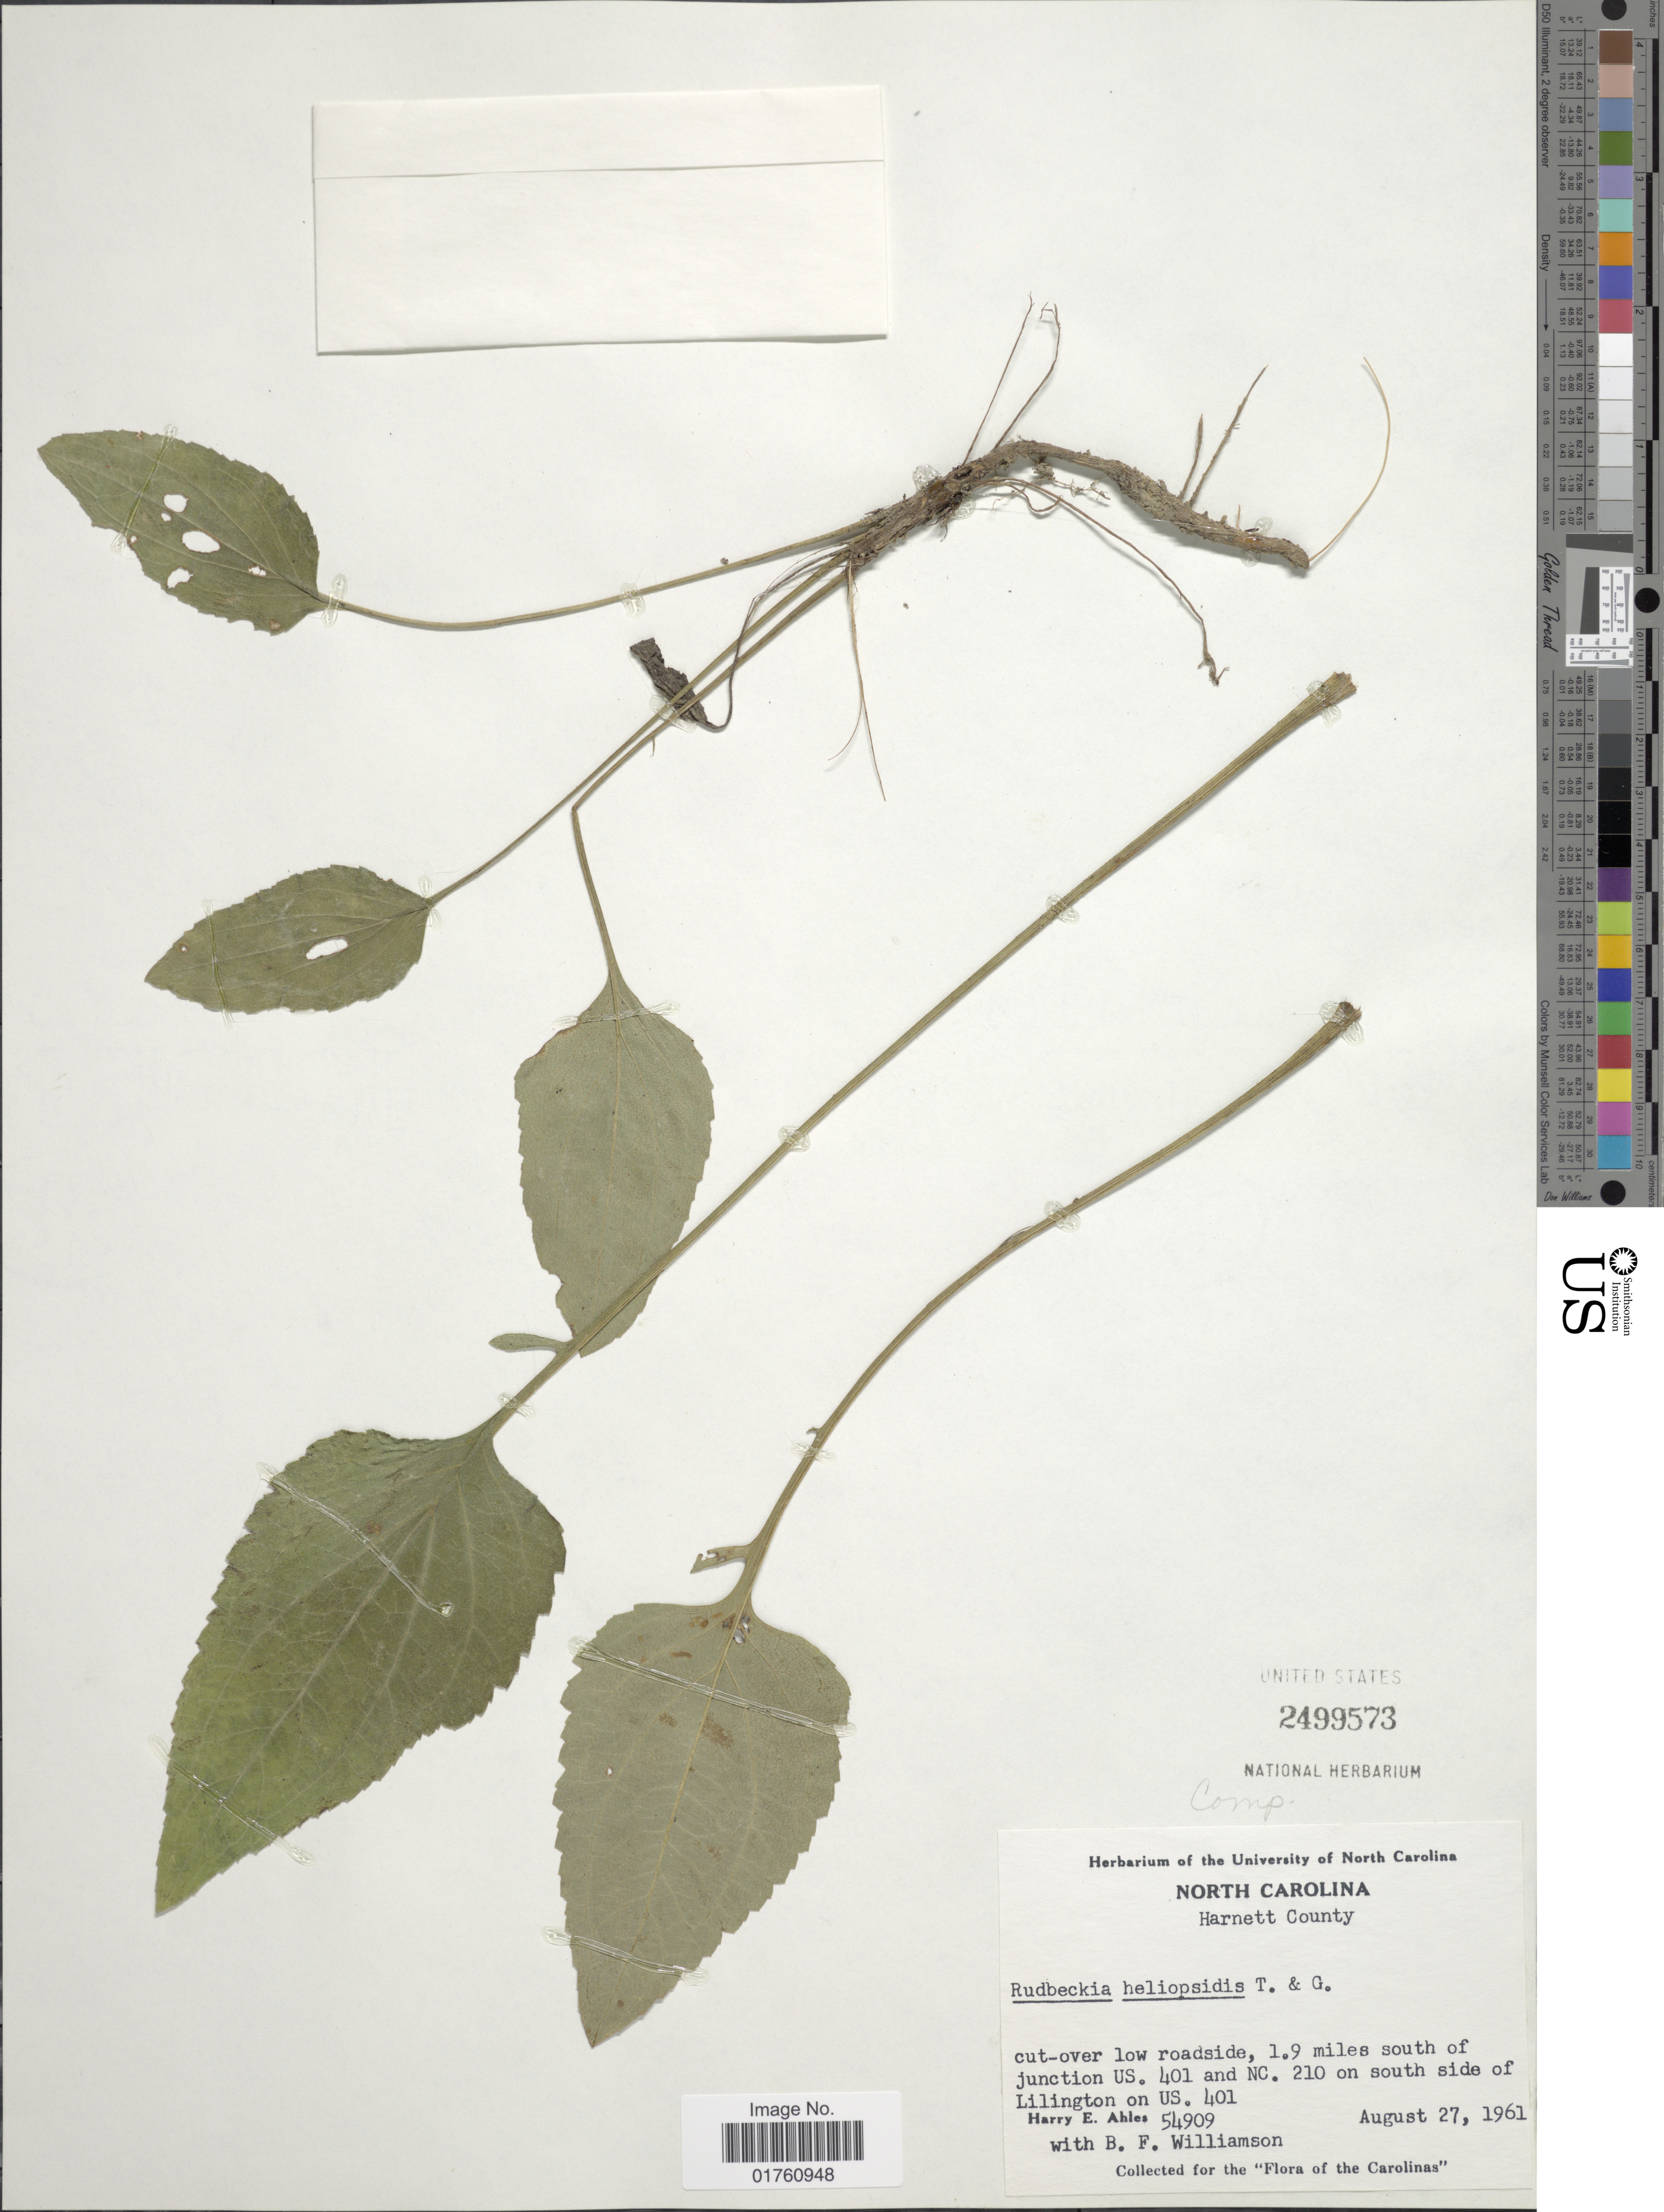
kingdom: Plantae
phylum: Tracheophyta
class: Magnoliopsida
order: Asterales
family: Asteraceae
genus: Rudbeckia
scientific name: Rudbeckia heliopsidis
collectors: H. E. Ahles & B. Williamson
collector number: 54909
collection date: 1961-08-27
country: United States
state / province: North Carolina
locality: Harnett County, cut-over low roadside, 1.9 miles south of junction US. 401 and NC. 210 on south side of Lilington on US. 401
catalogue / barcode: US 2499573